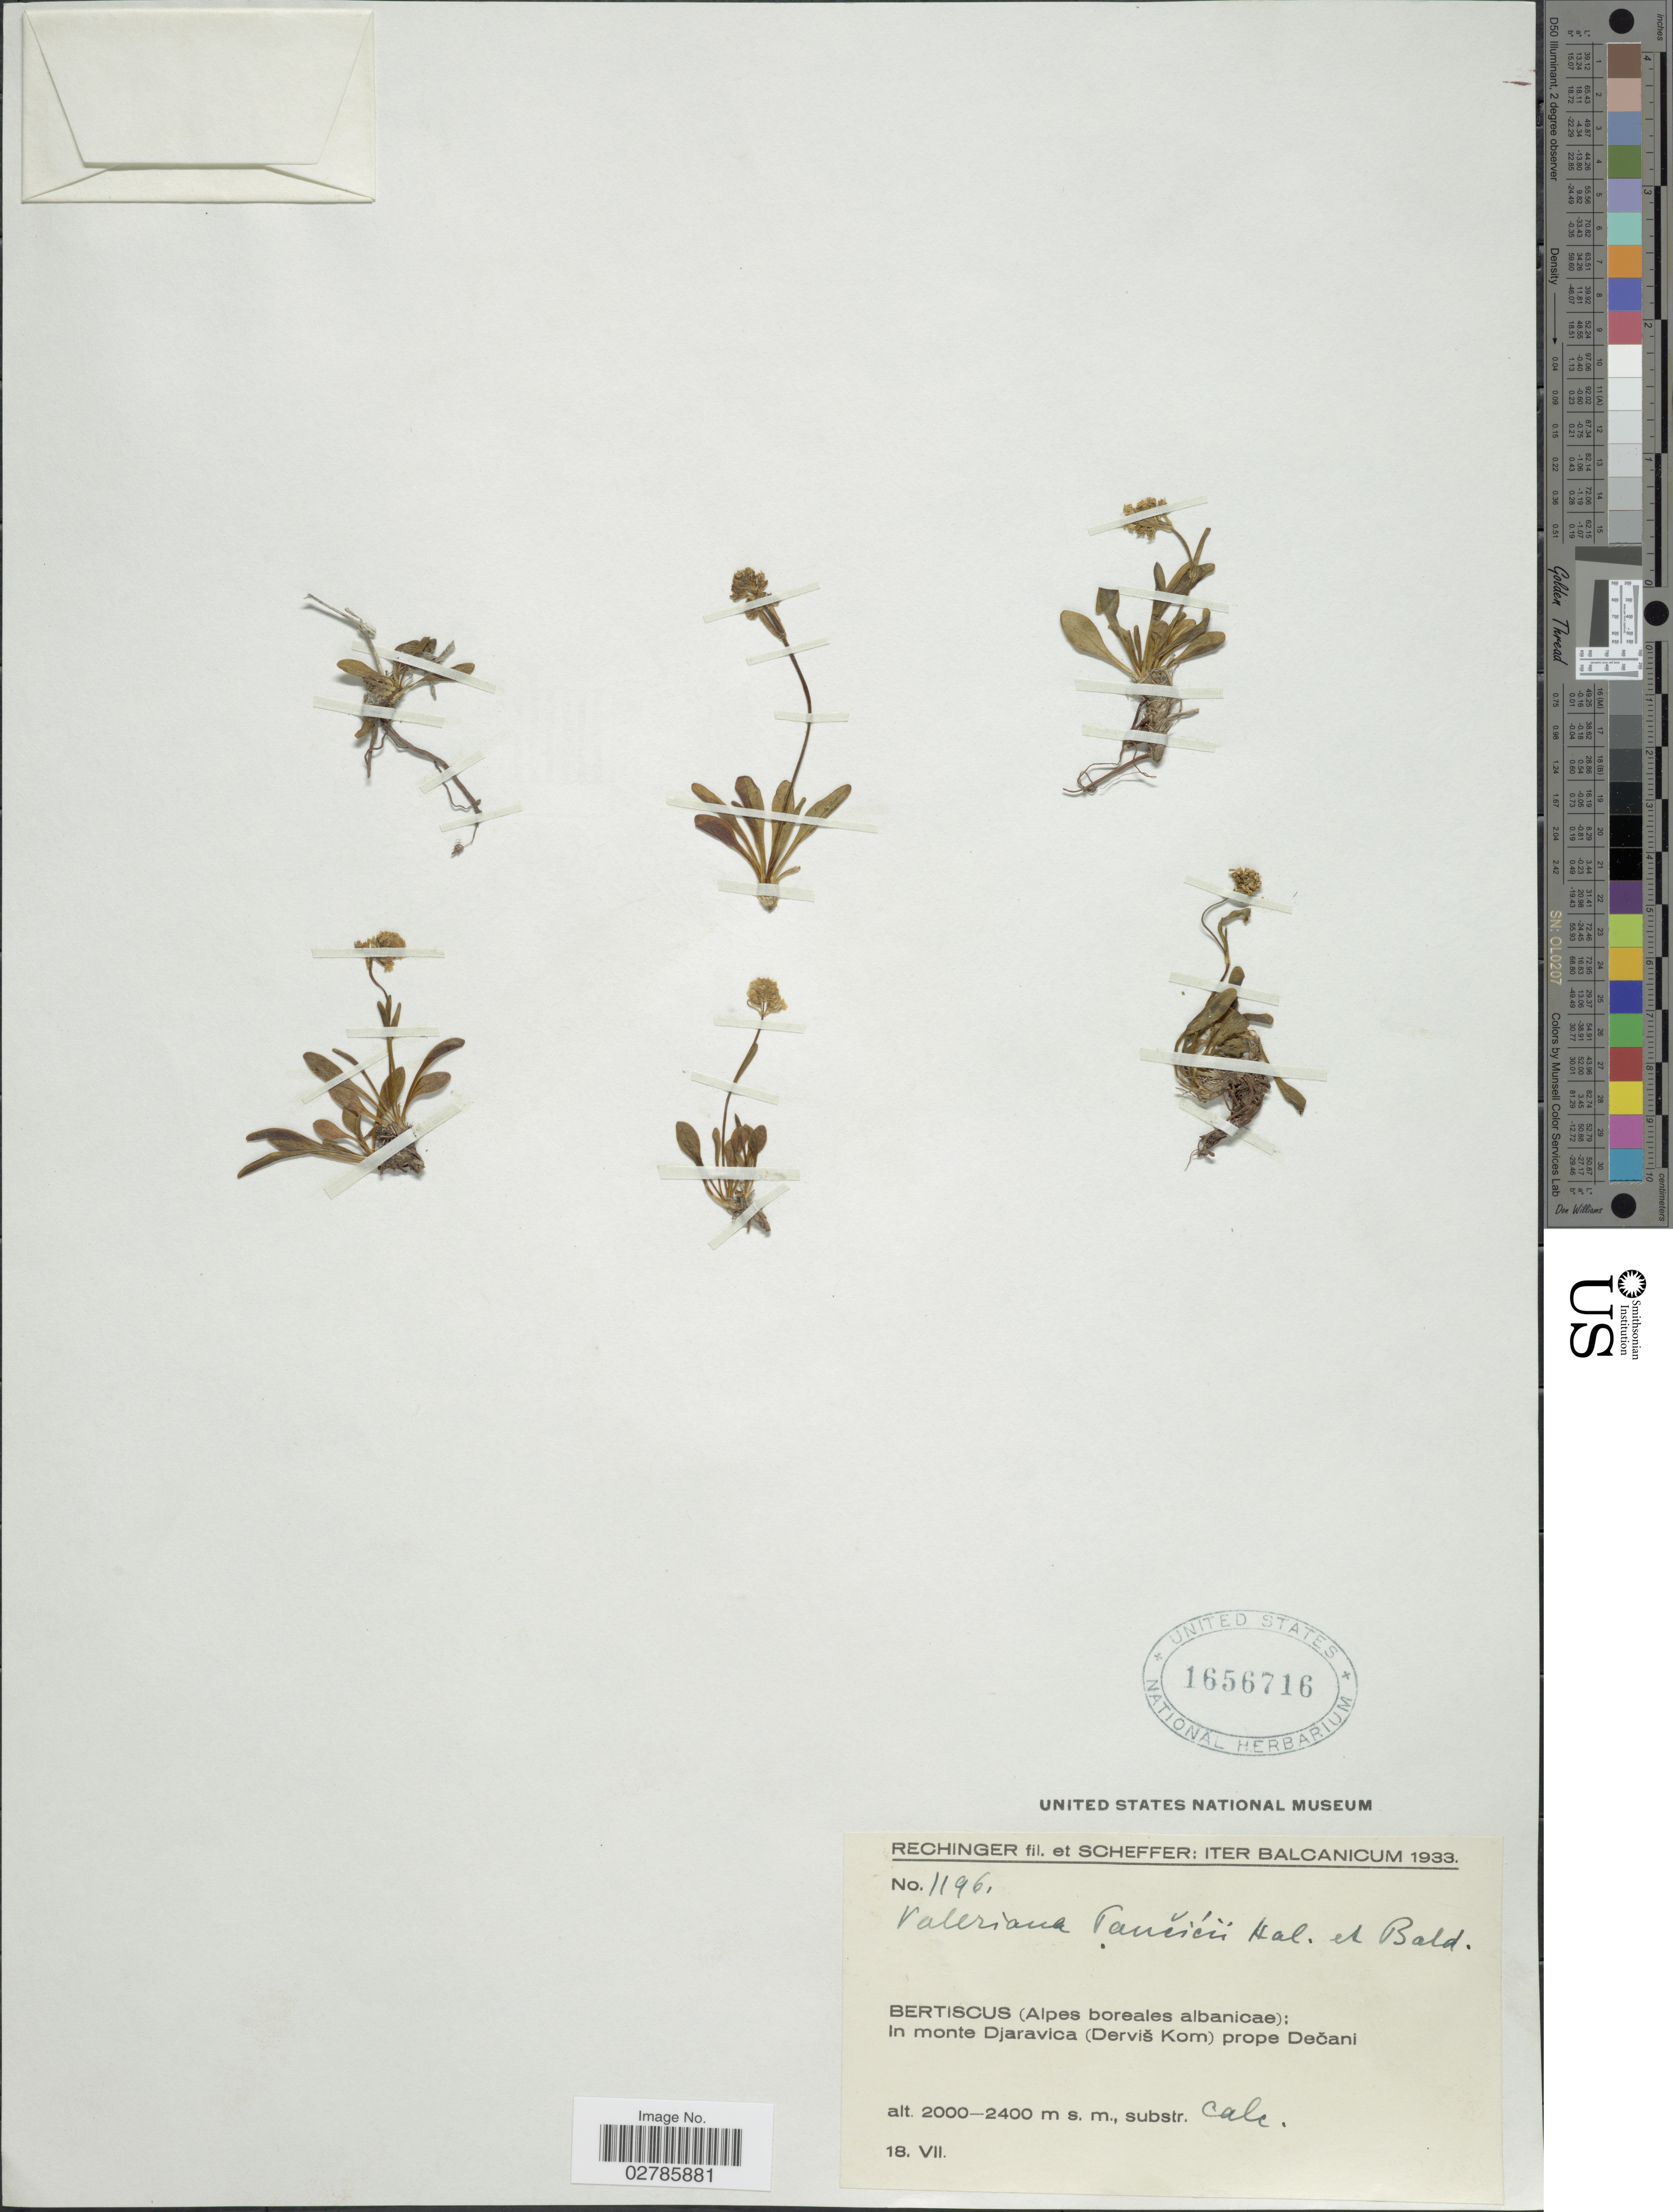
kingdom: Plantae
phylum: Tracheophyta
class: Magnoliopsida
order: Dipsacales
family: Caprifoliaceae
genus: Valeriana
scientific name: Valeriana pancicii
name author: Halácsy & Bald.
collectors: -- Rechinger & Scheffer, --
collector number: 1196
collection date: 1933-07-18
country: Kosovo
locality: Bertiscus (Alpes boreales albanicae): In monte Djaravica (Dervis Kom) prope Decani.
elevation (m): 2000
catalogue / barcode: US 1656716